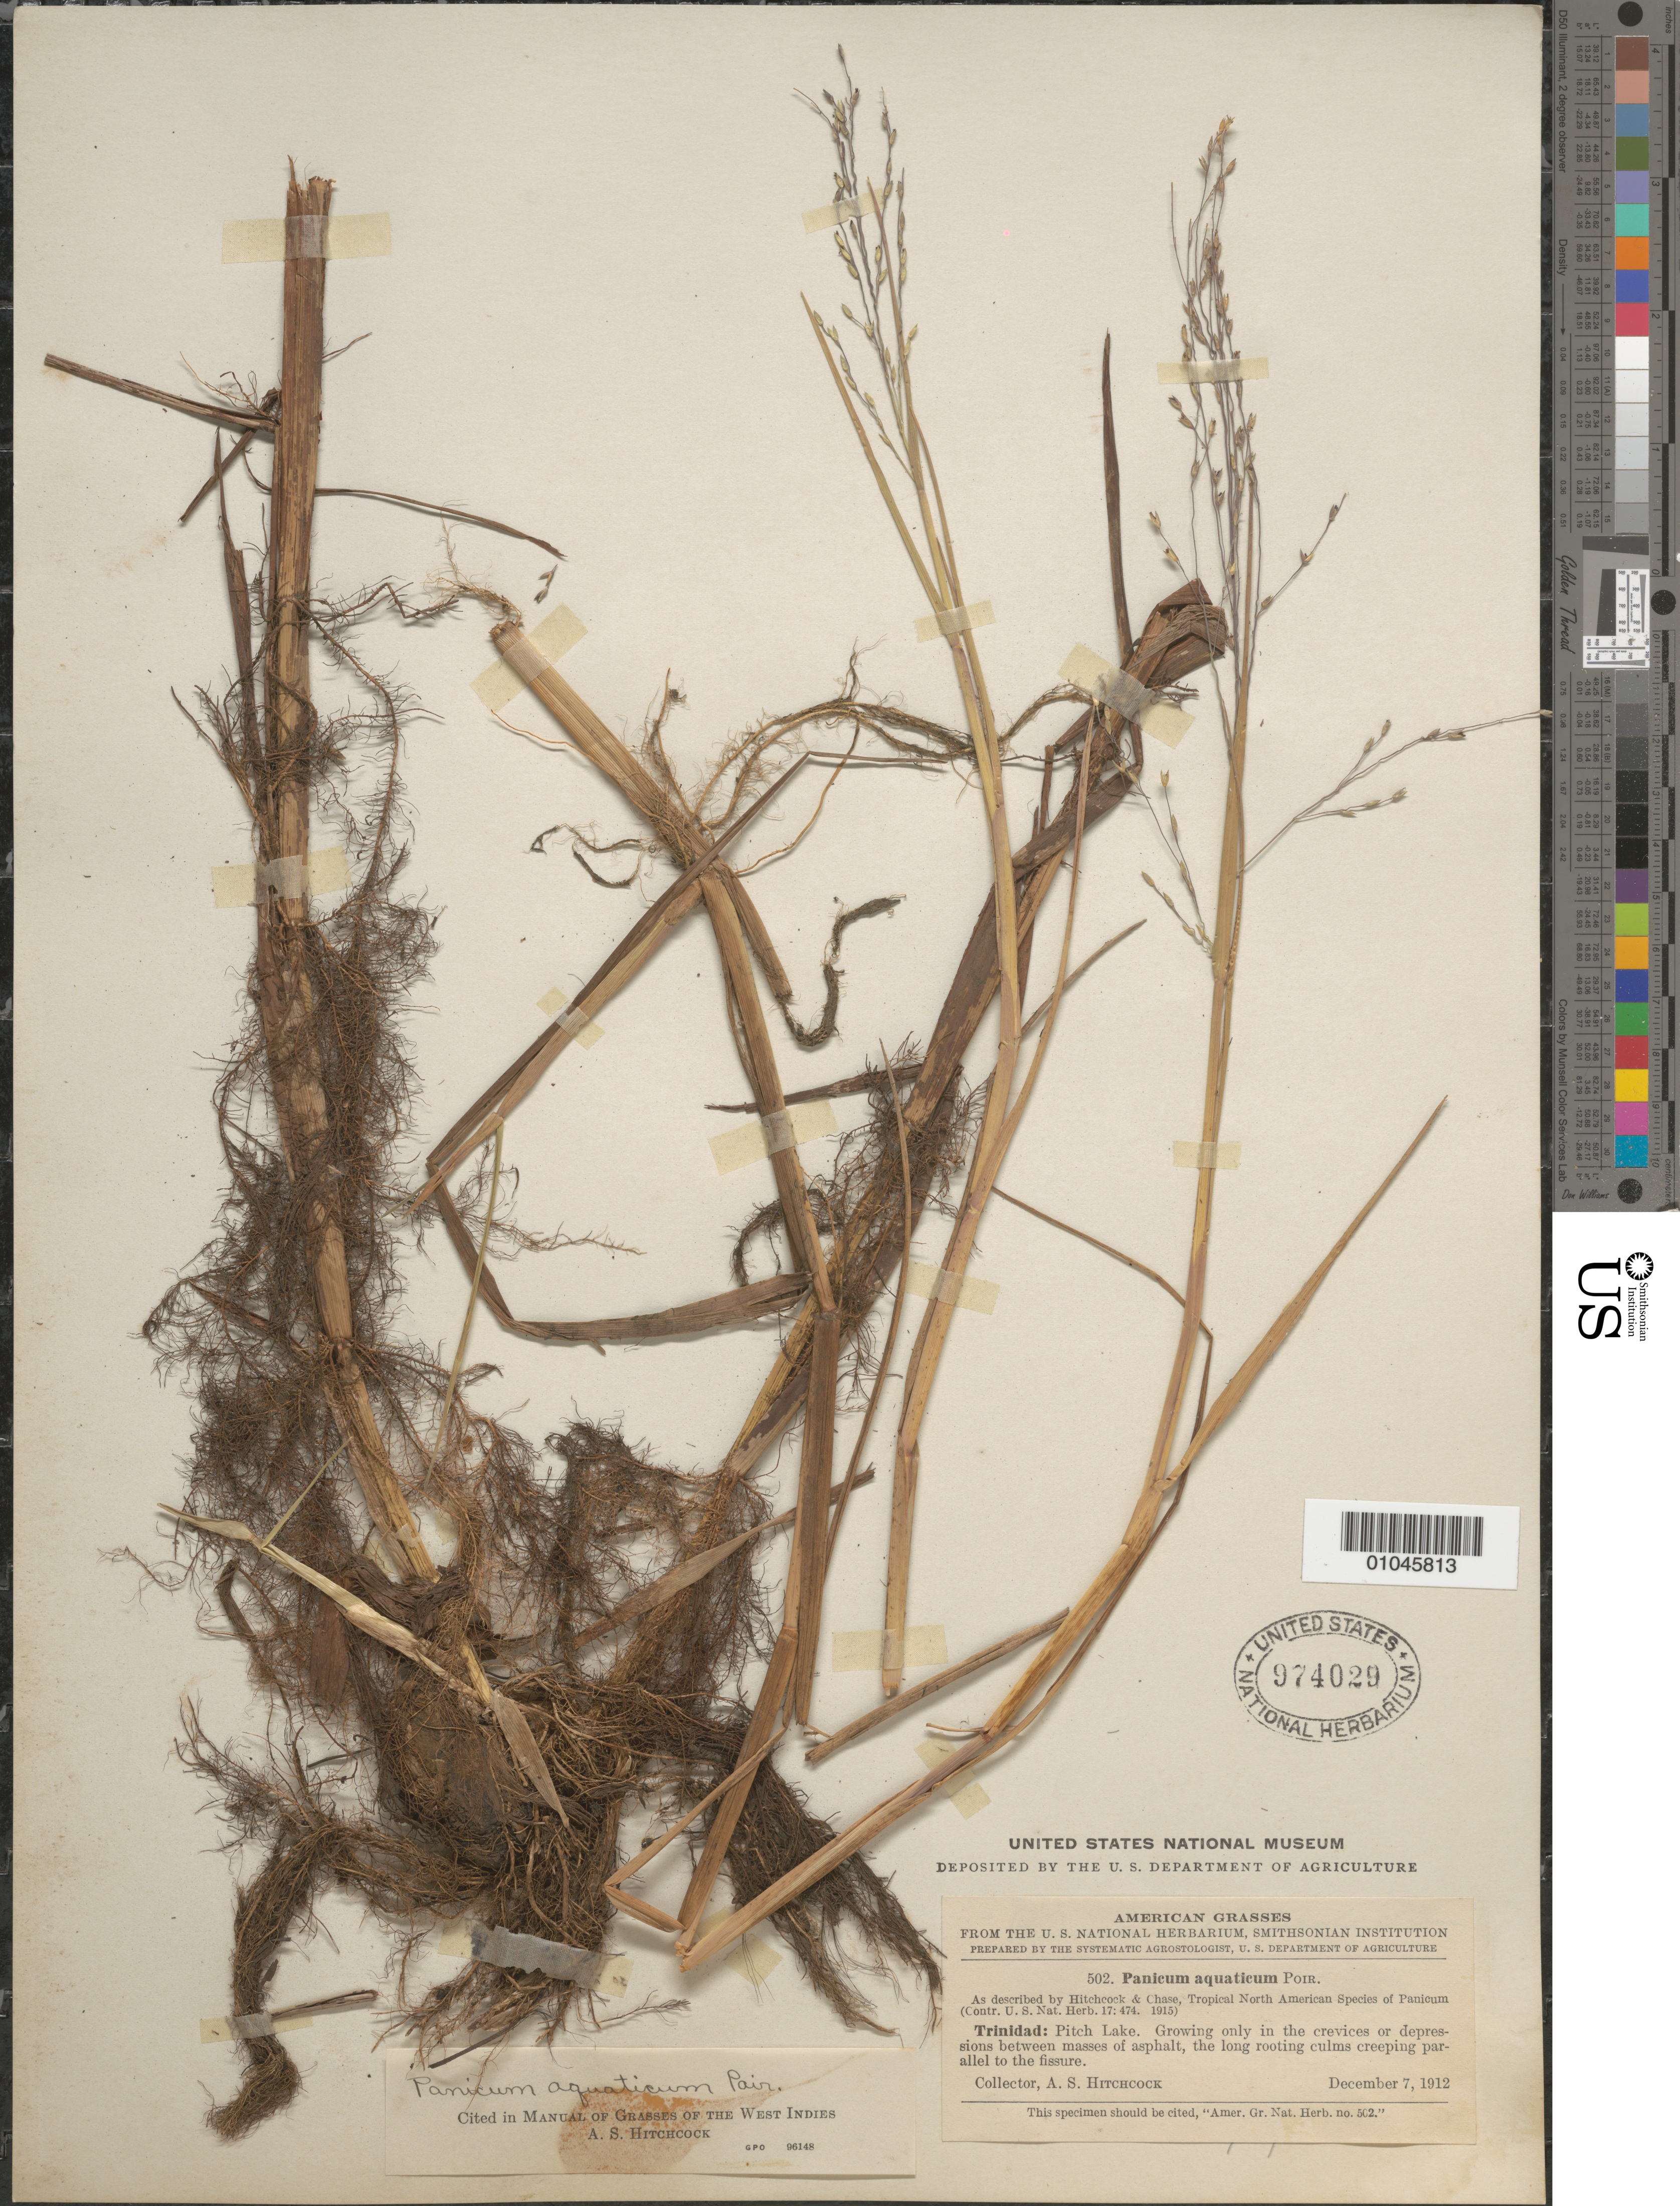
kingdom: Plantae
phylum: Tracheophyta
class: Liliopsida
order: Poales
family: Poaceae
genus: Panicum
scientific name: Panicum aquaticum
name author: Poir.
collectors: A. S. Hitchcock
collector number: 502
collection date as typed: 07 Dec 1912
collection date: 1912-12-07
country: Trinidad and Tobago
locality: Pitch Lake. Growing only in the crevices of depressions between masses of asphalt, the long rooting culms creeping parallel to the fissure.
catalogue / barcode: US 974029